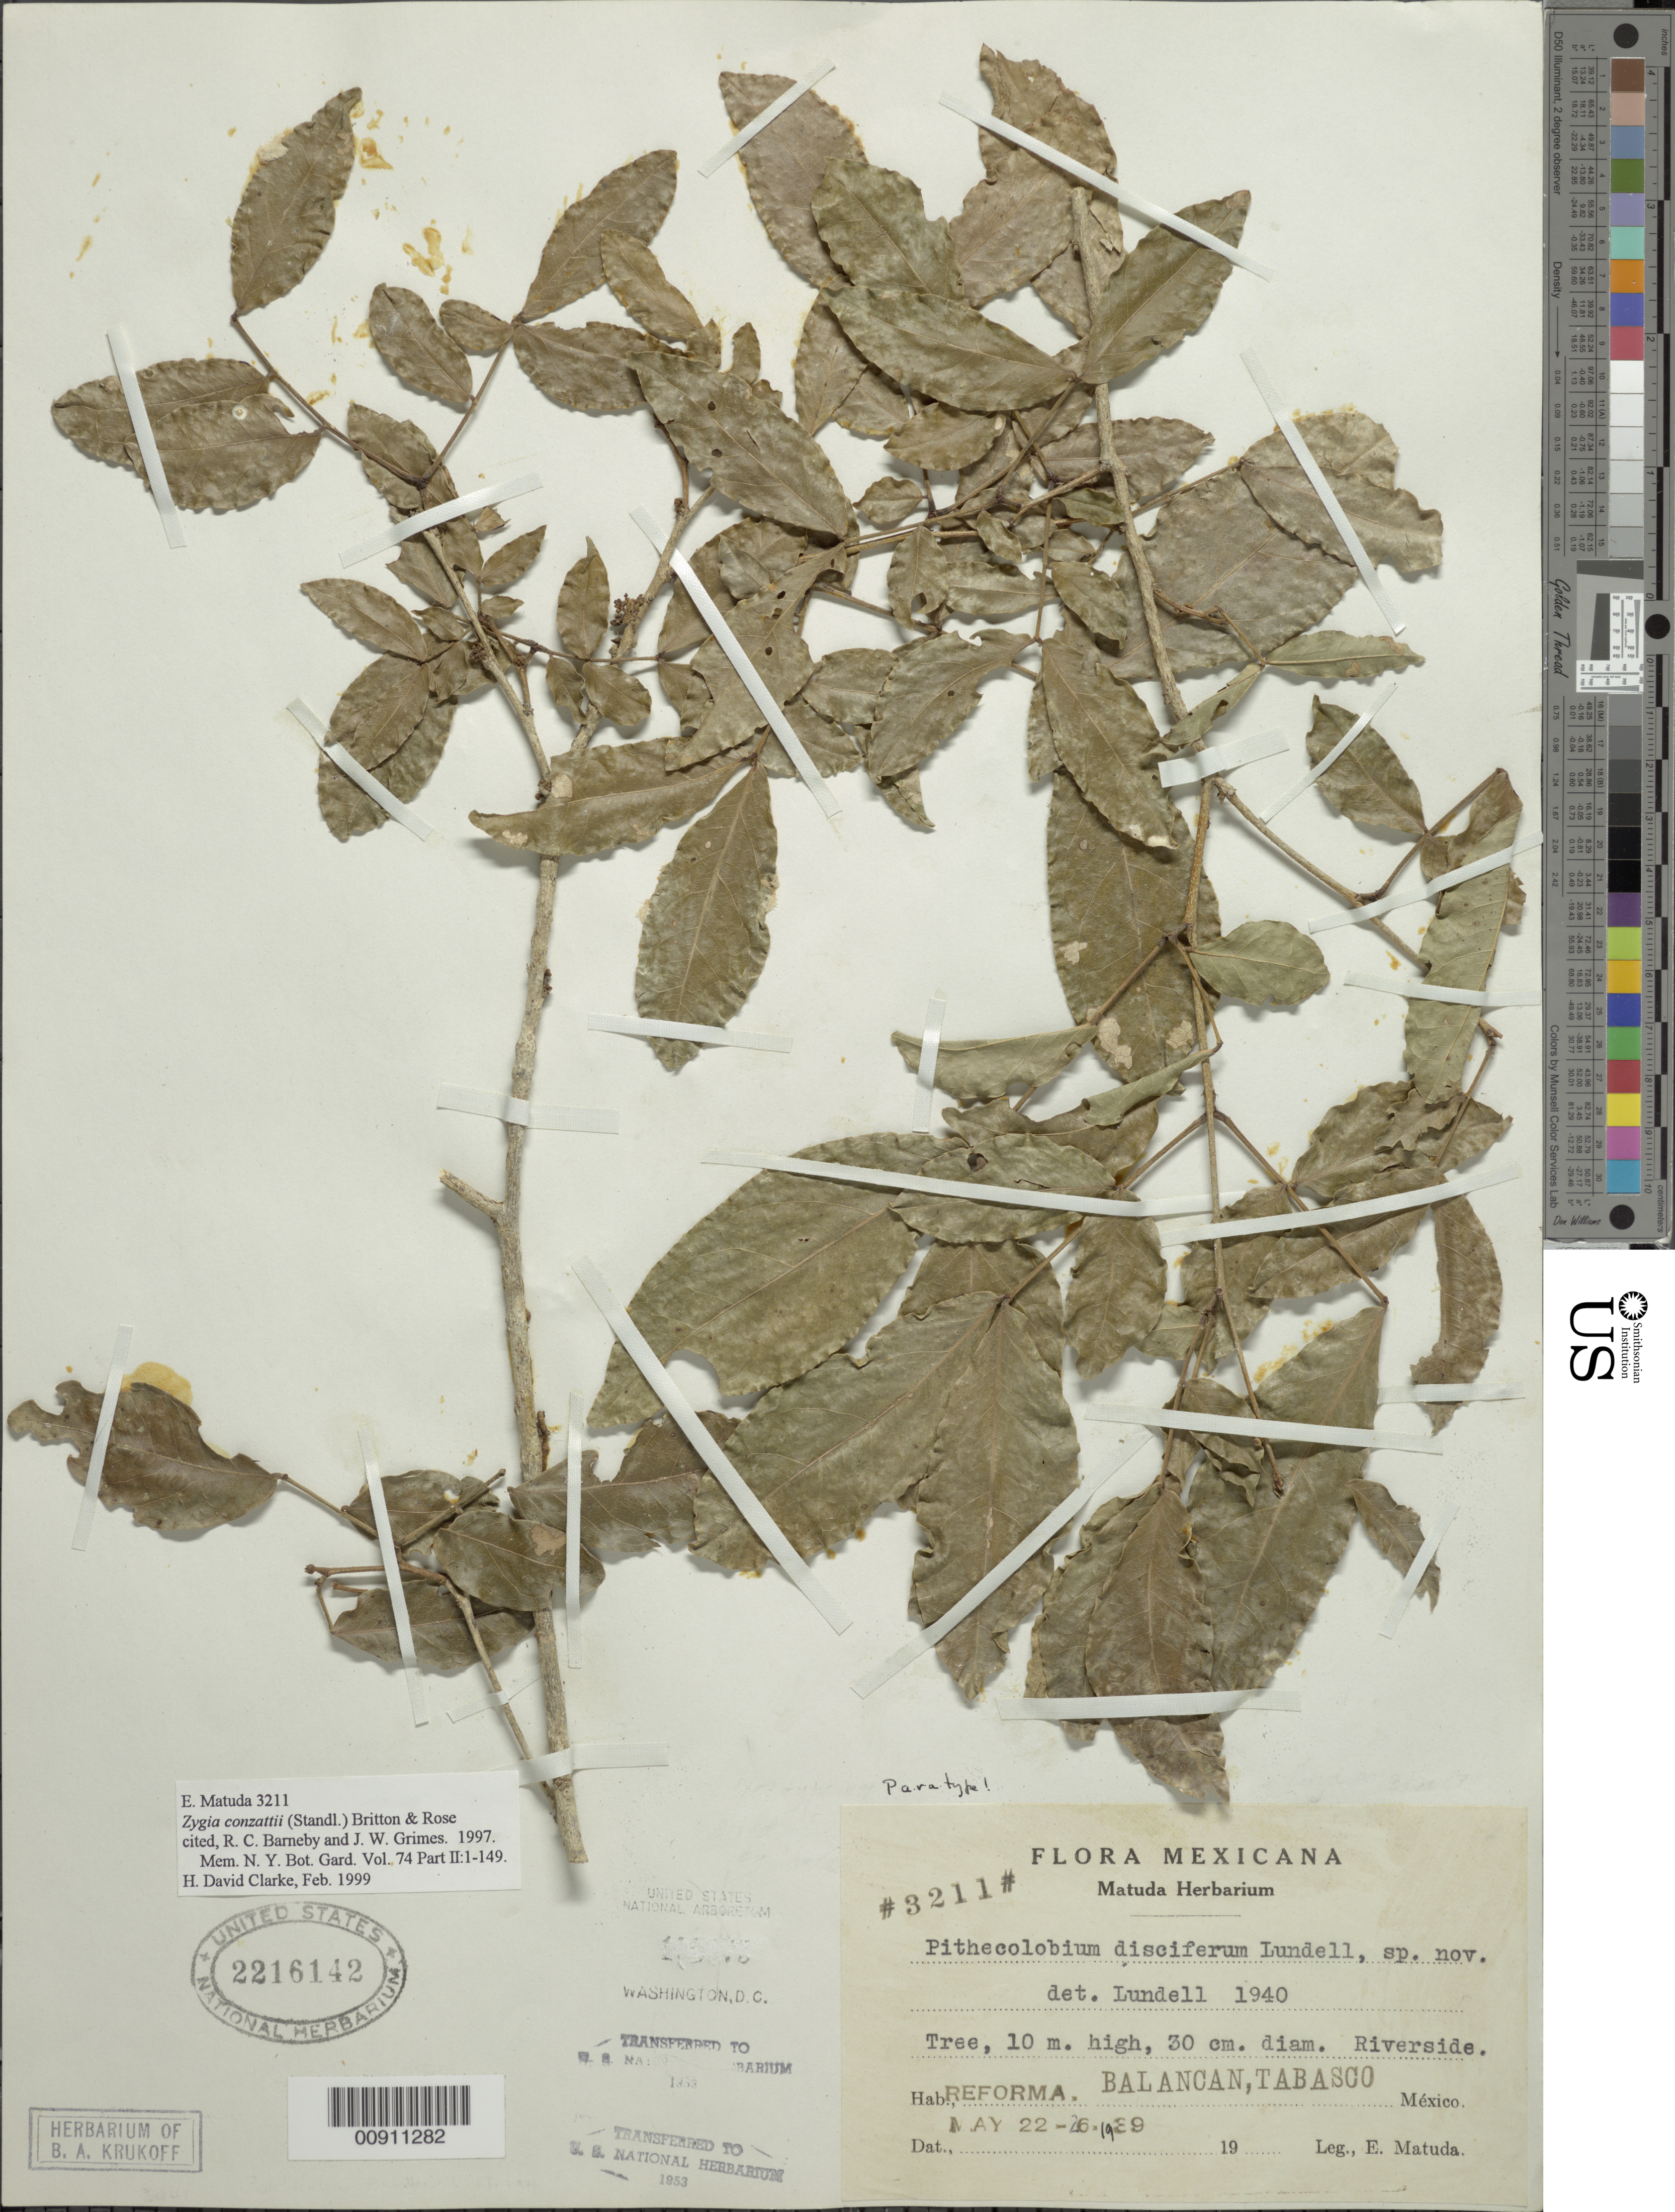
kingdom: Plantae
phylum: Tracheophyta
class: Magnoliopsida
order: Fabales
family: Fabaceae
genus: Zygia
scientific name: Zygia conzattii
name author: (Standl.) Britton & Rose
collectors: E. Matuda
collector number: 3211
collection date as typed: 22 May 1939 to 26 May 1939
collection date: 1939-05-22/1939-05-26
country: Mexico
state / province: Tabasco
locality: Reforma, Balancan, Tabasco.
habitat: Riverside.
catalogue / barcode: US 2216142